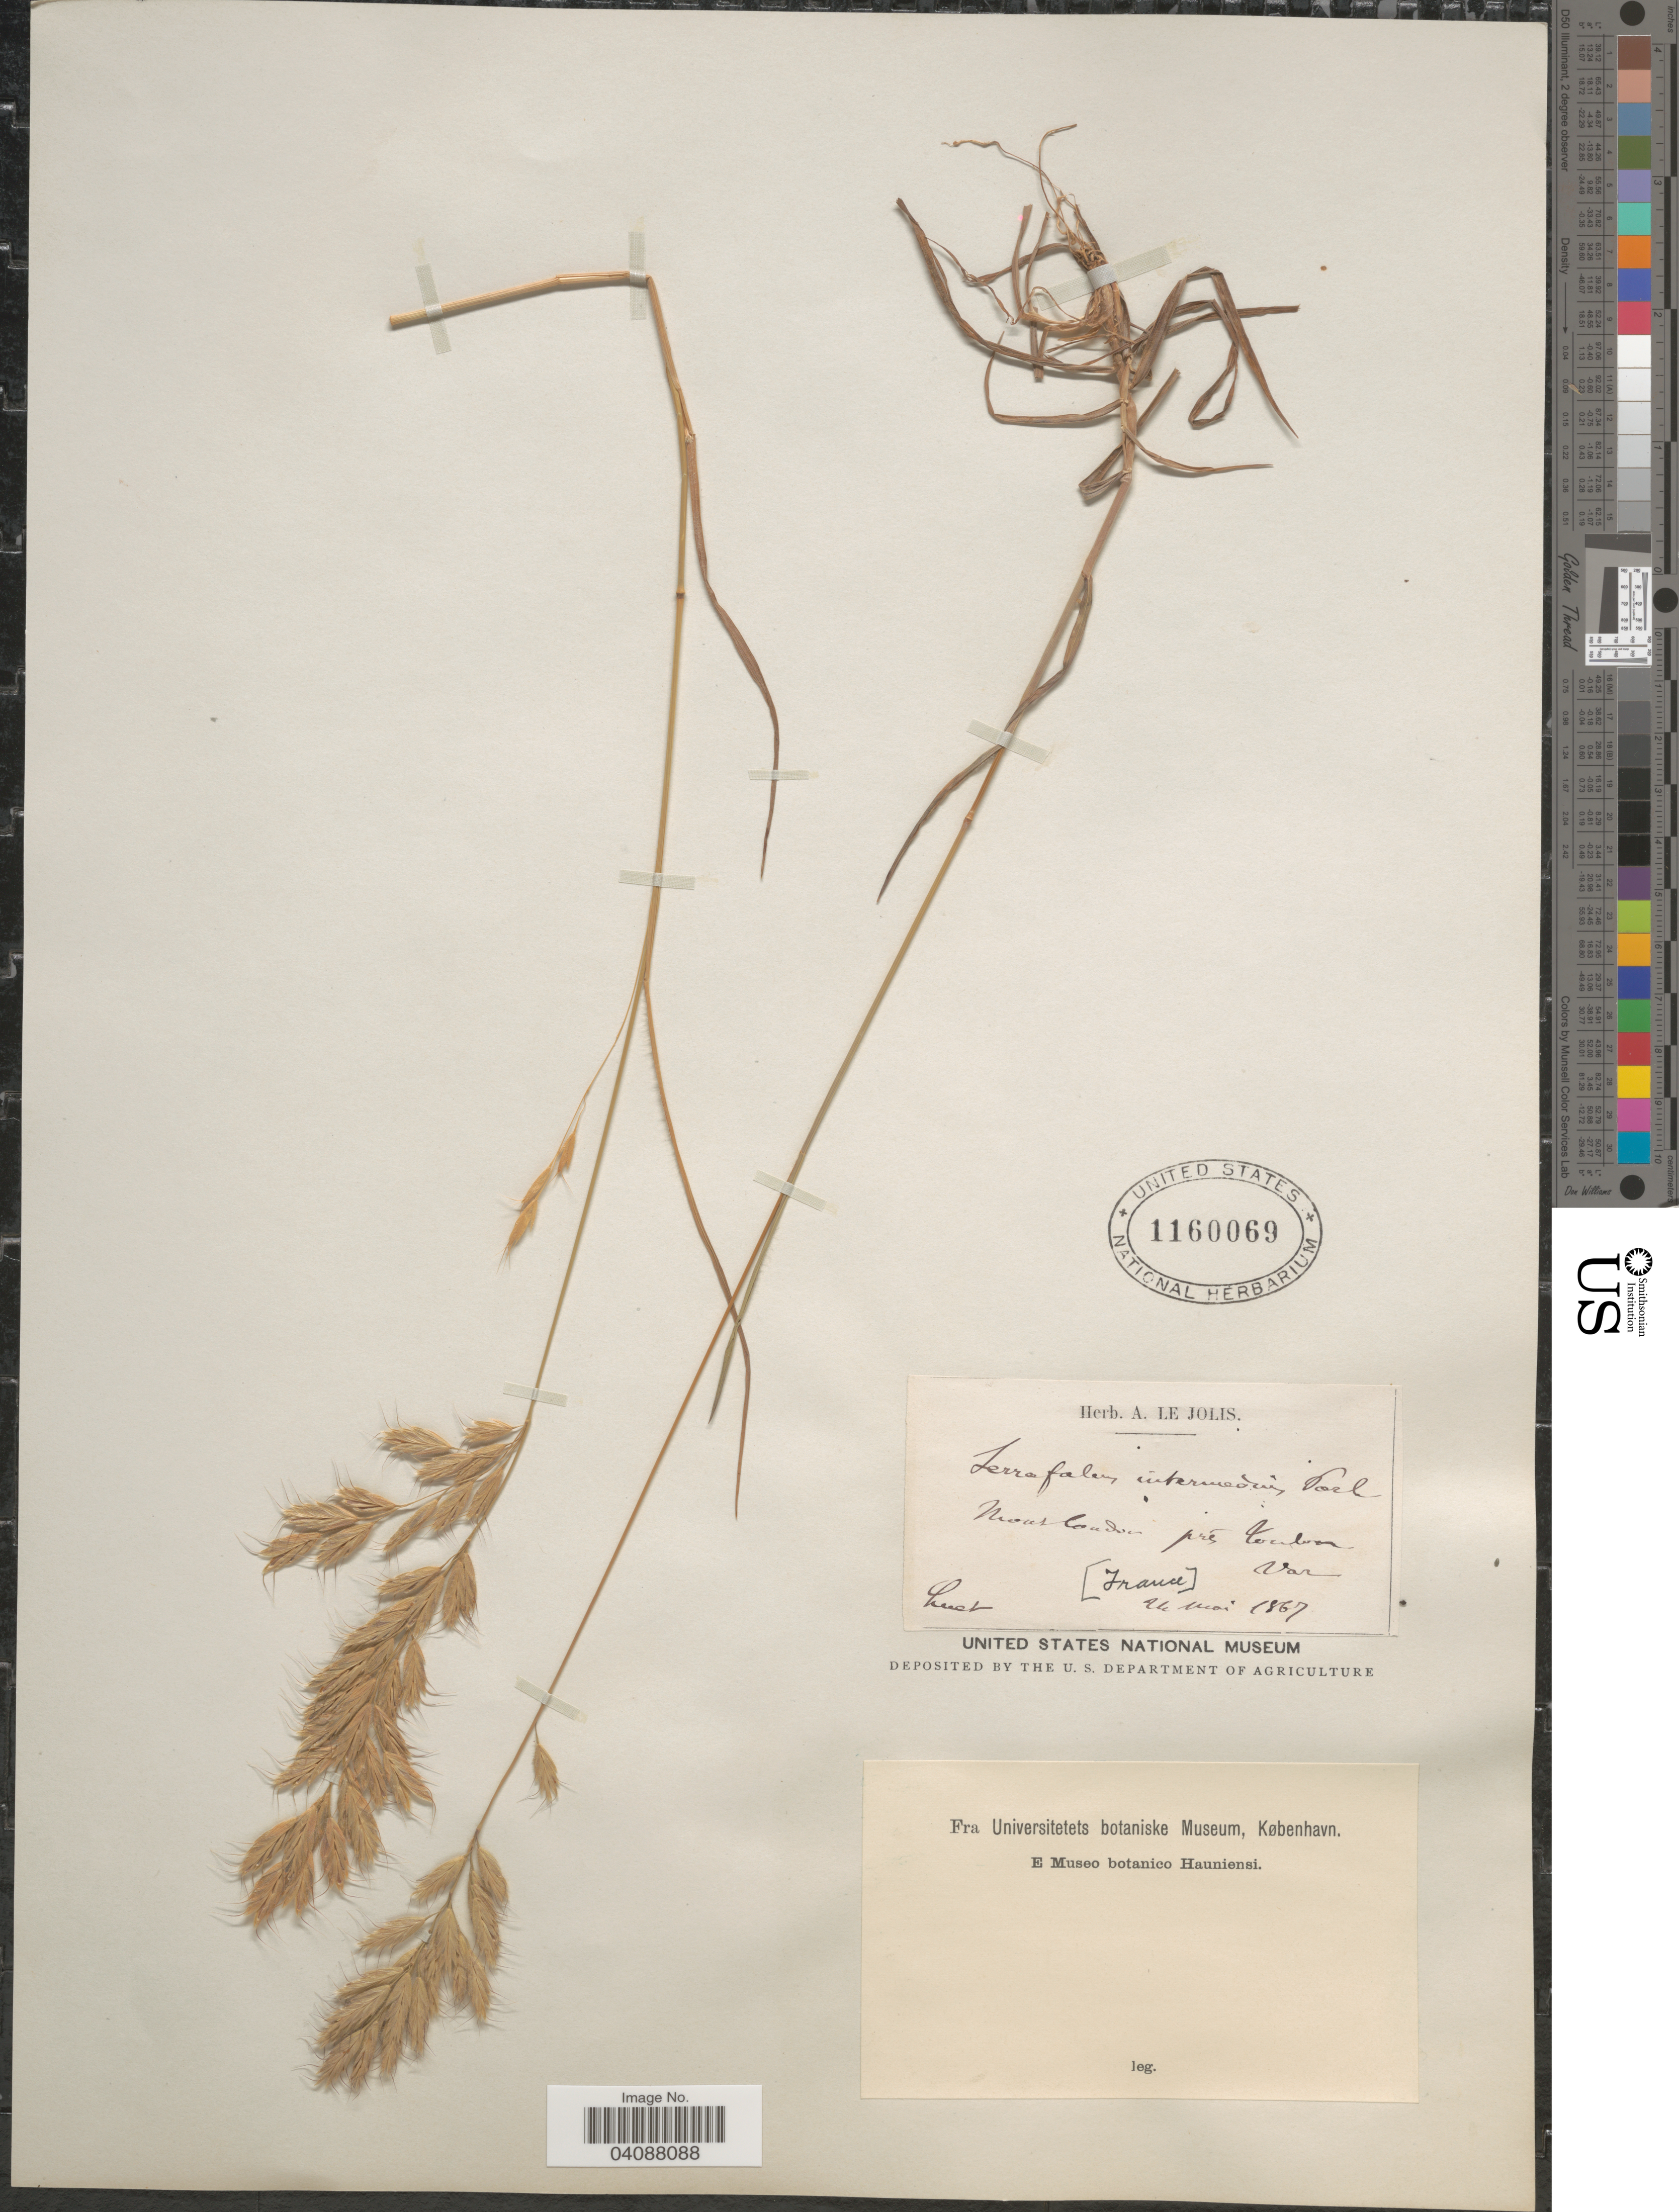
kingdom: Plantae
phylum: Tracheophyta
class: Liliopsida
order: Poales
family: Poaceae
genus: Bromus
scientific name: Bromus intermedius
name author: Gussone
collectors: -. Huet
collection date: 1867-05-26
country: France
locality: Mous loudun prés Toulon.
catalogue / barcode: US 1160069